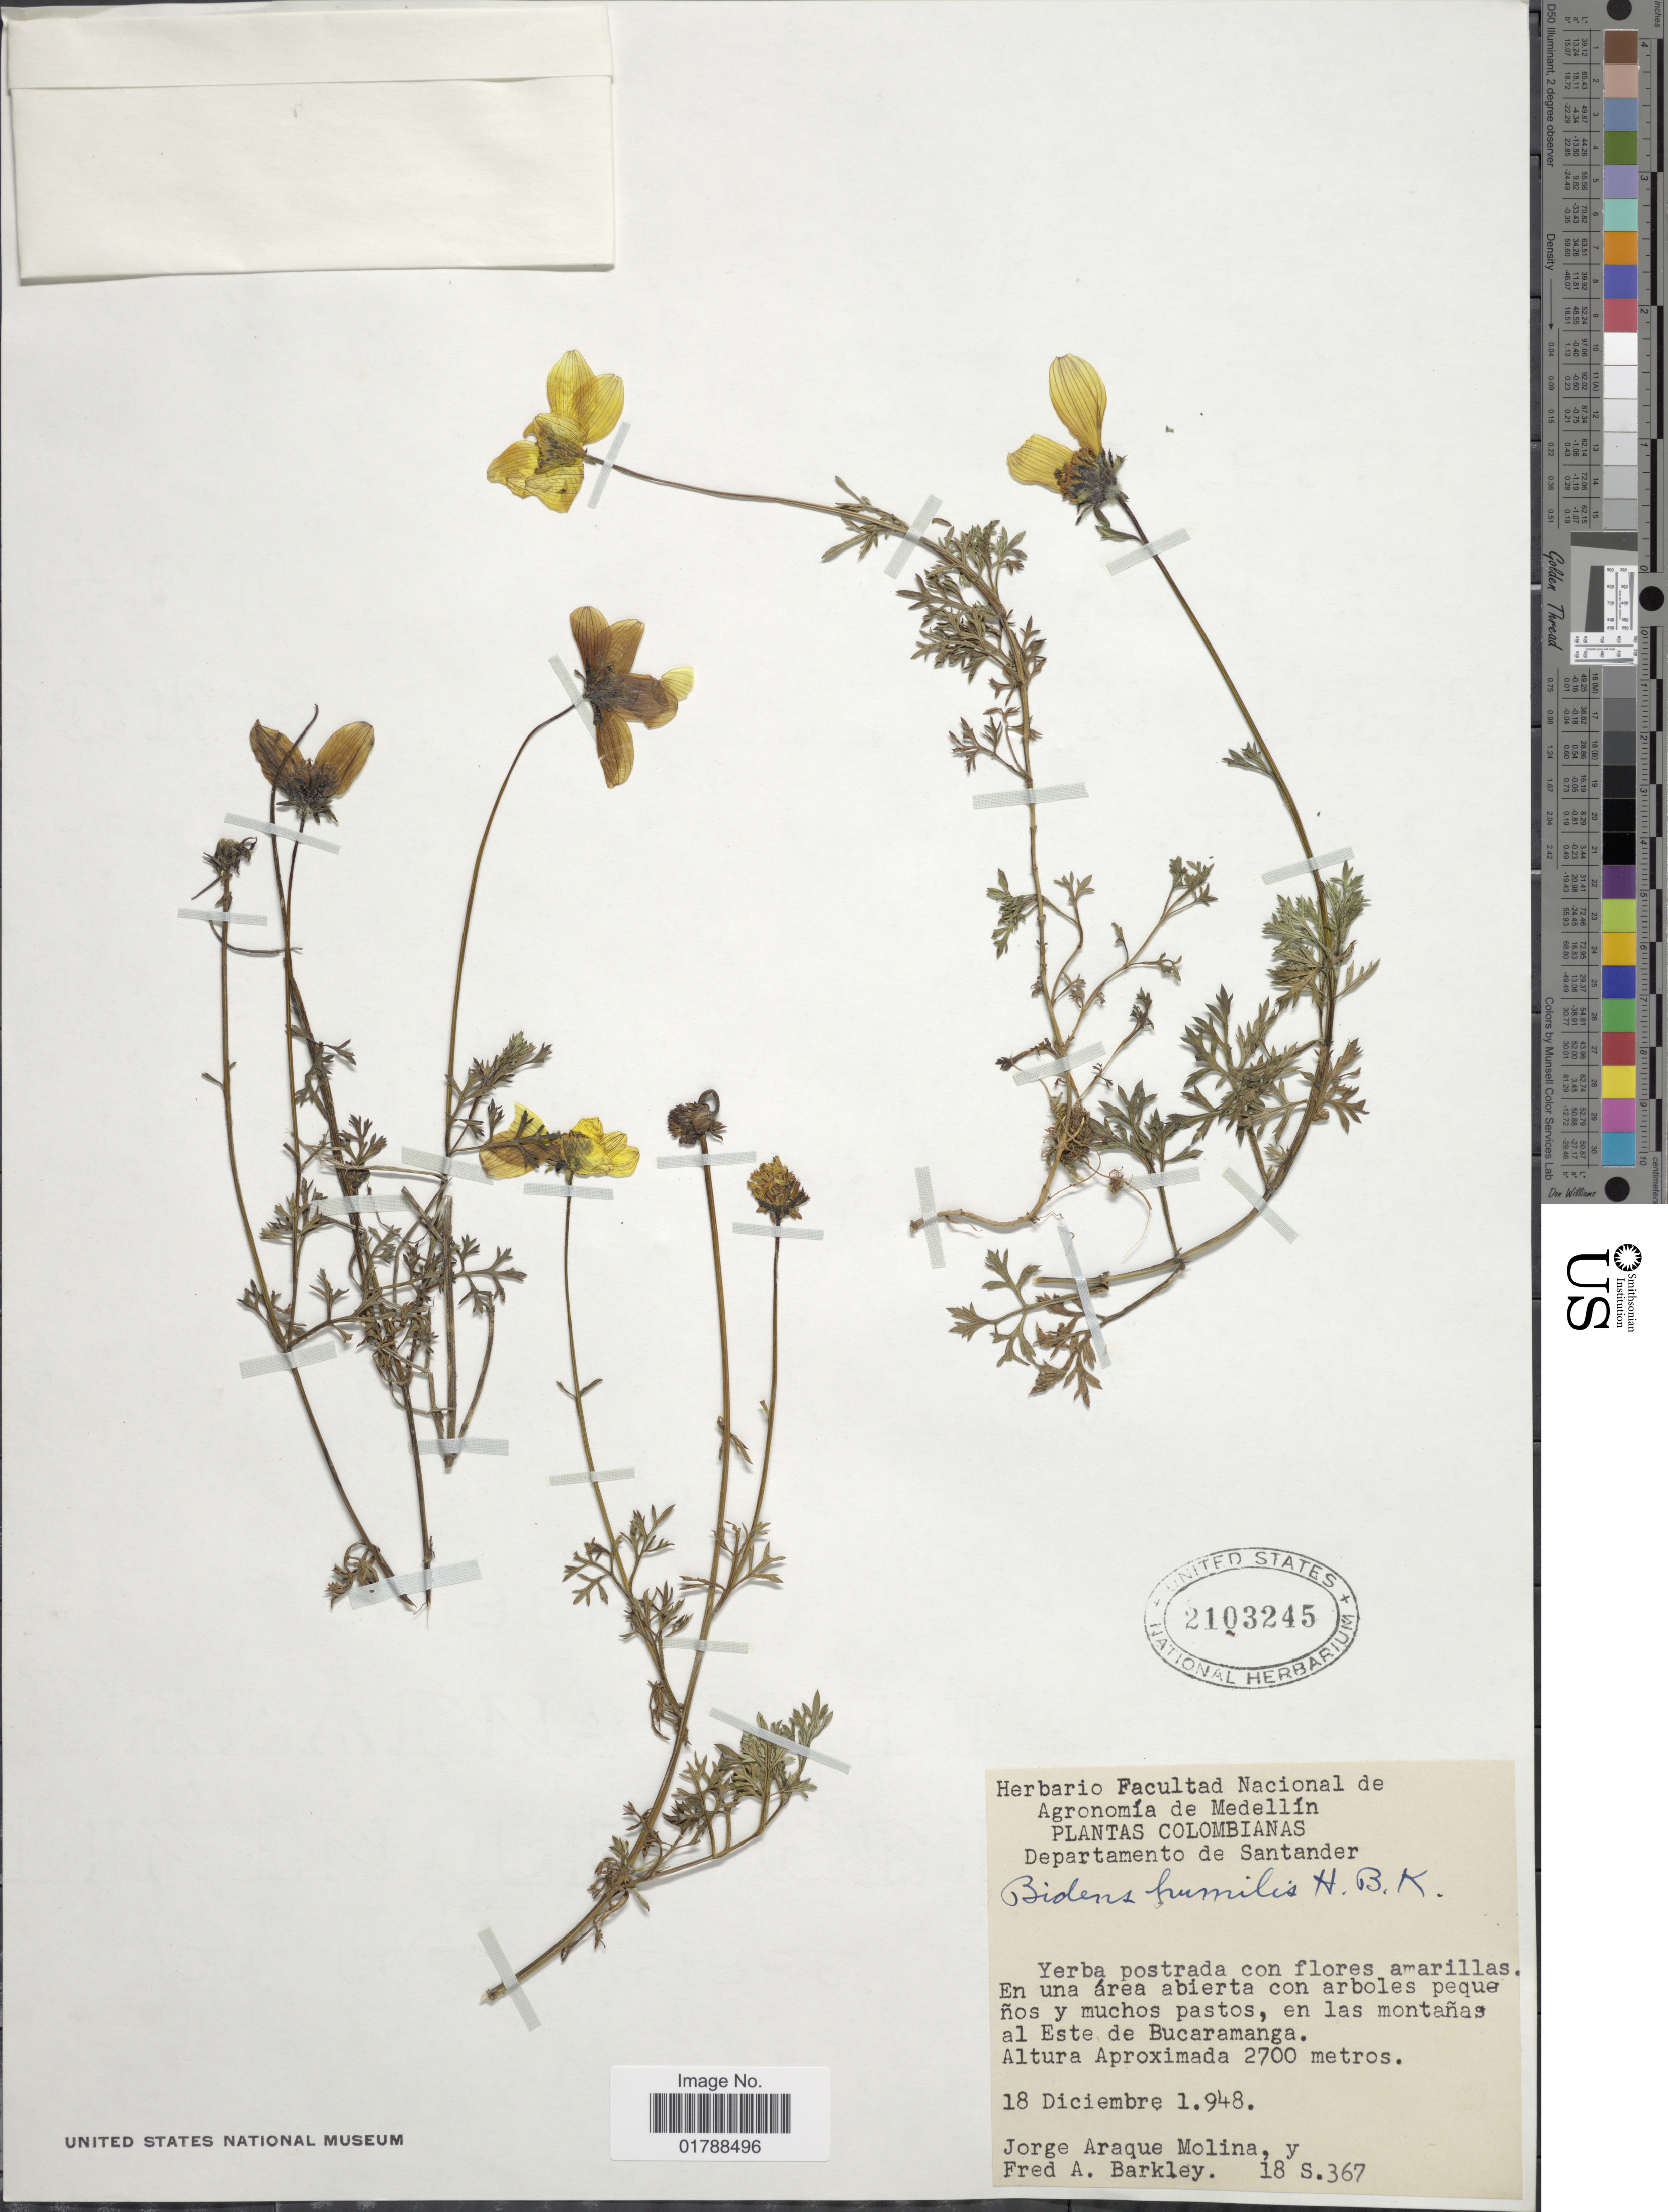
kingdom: Plantae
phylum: Tracheophyta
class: Magnoliopsida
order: Asterales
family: Asteraceae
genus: Bidens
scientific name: Bidens humilis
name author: Kunth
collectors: J. Araque Molina & F. A. Barkley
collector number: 18S.367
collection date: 1948-12-18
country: Colombia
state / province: Santander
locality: Al Este de Bucaramanga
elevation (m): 2700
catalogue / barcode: US 2103245